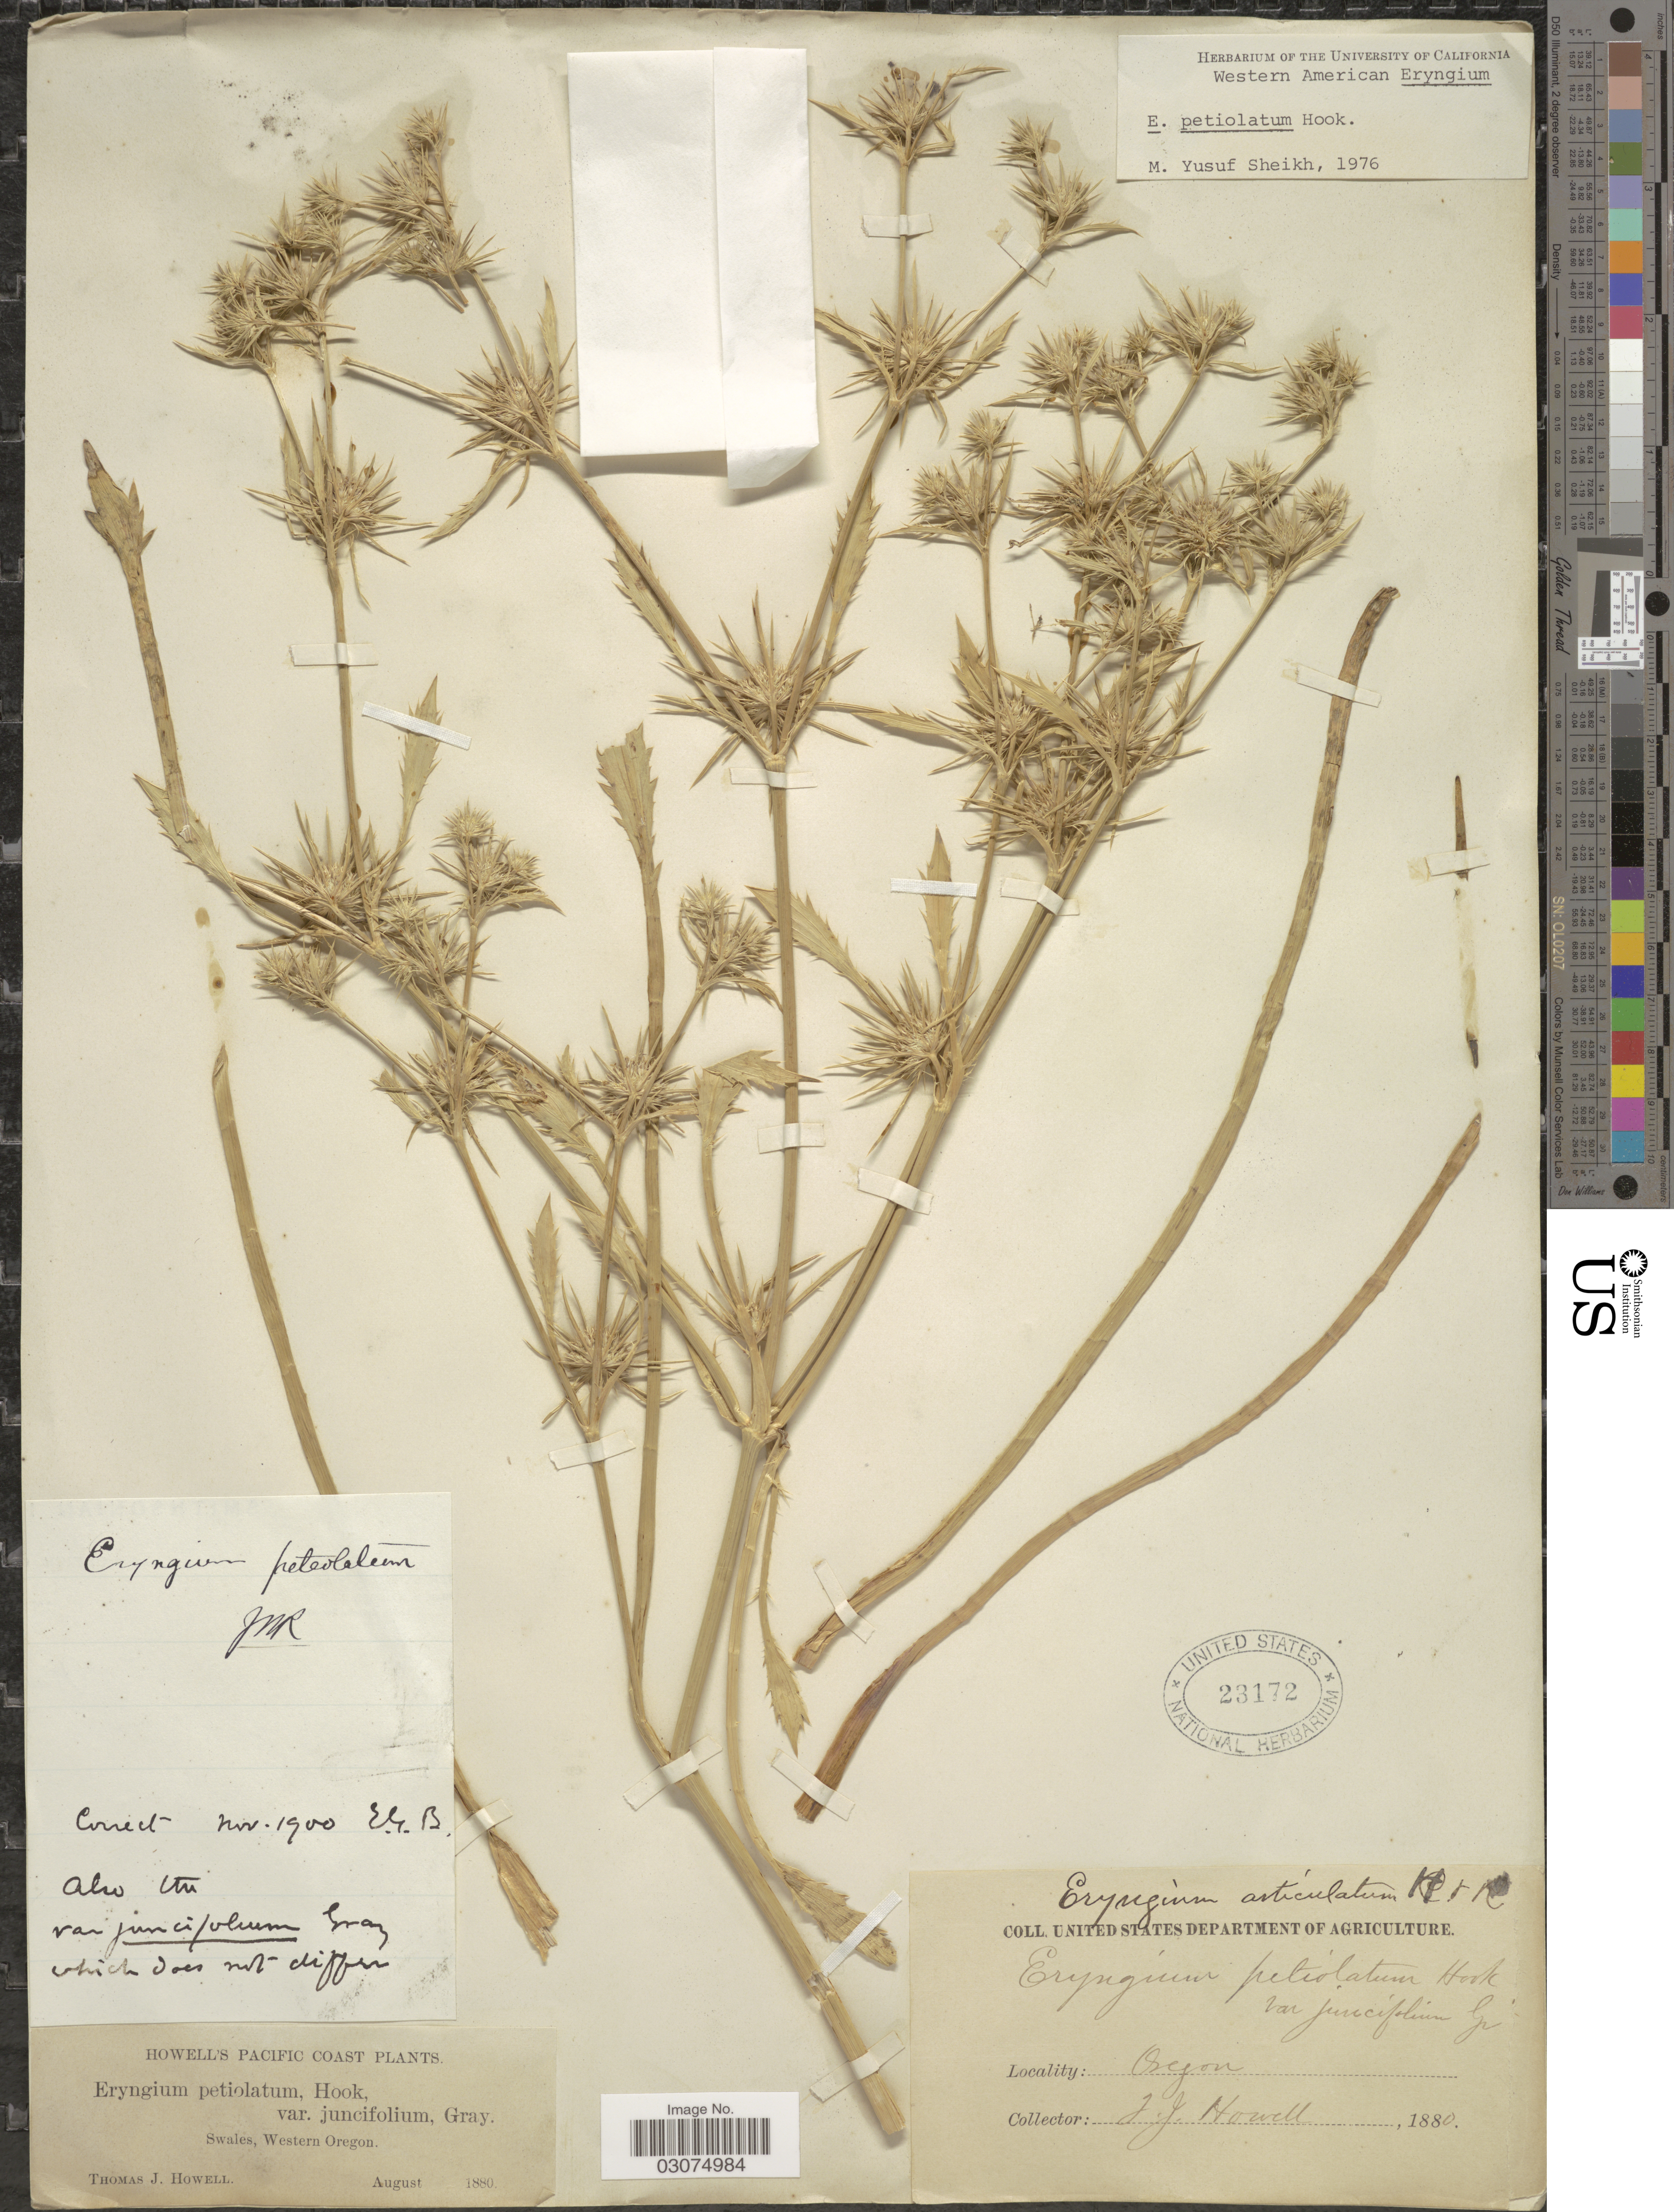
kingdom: Plantae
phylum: Tracheophyta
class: Magnoliopsida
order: Apiales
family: Apiaceae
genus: Eryngium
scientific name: Eryngium petiolatum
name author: Hook.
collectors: T. J. Howell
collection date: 1880-08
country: United States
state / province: Oregon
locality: Pacific Coast. Swales, Eastern Oregon.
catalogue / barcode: US 23172